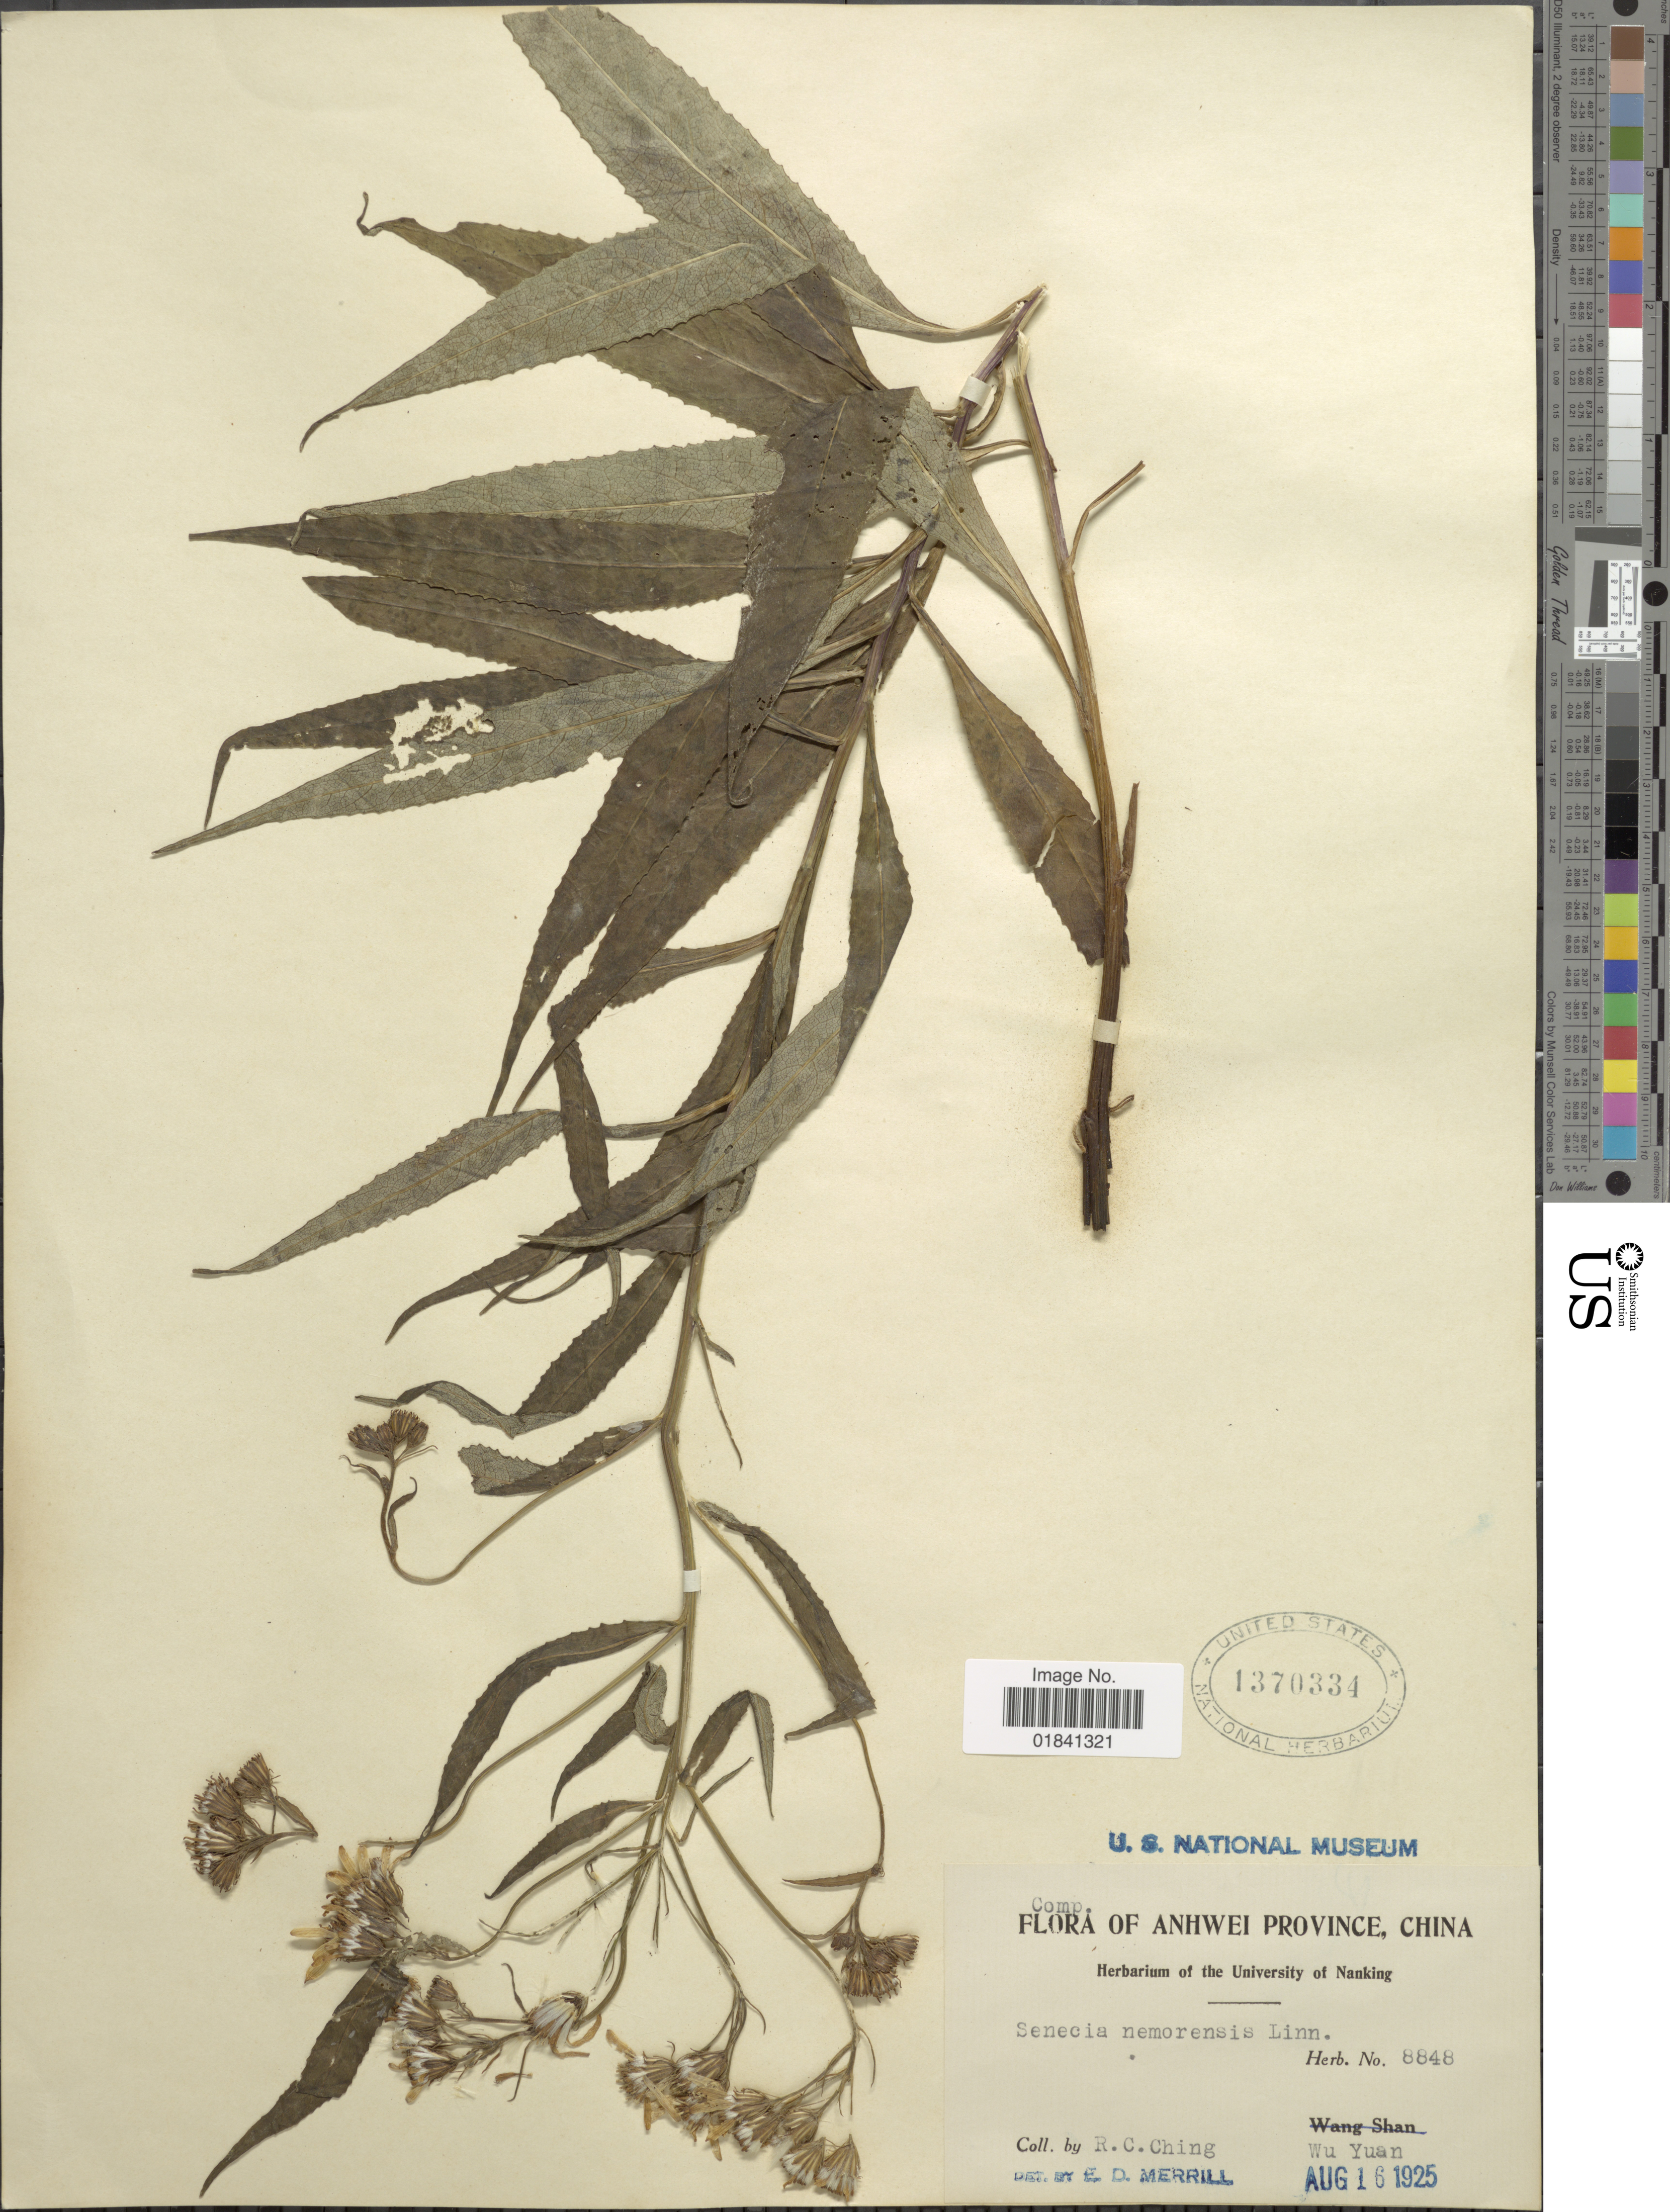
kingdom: Plantae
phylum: Tracheophyta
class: Magnoliopsida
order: Asterales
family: Asteraceae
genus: Senecio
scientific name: Senecio nemorensis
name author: L.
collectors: R. C. Ching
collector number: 8848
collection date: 1925-08-16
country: China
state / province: Anhui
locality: Anhwei Province, Wu Yuan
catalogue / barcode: US 1370334